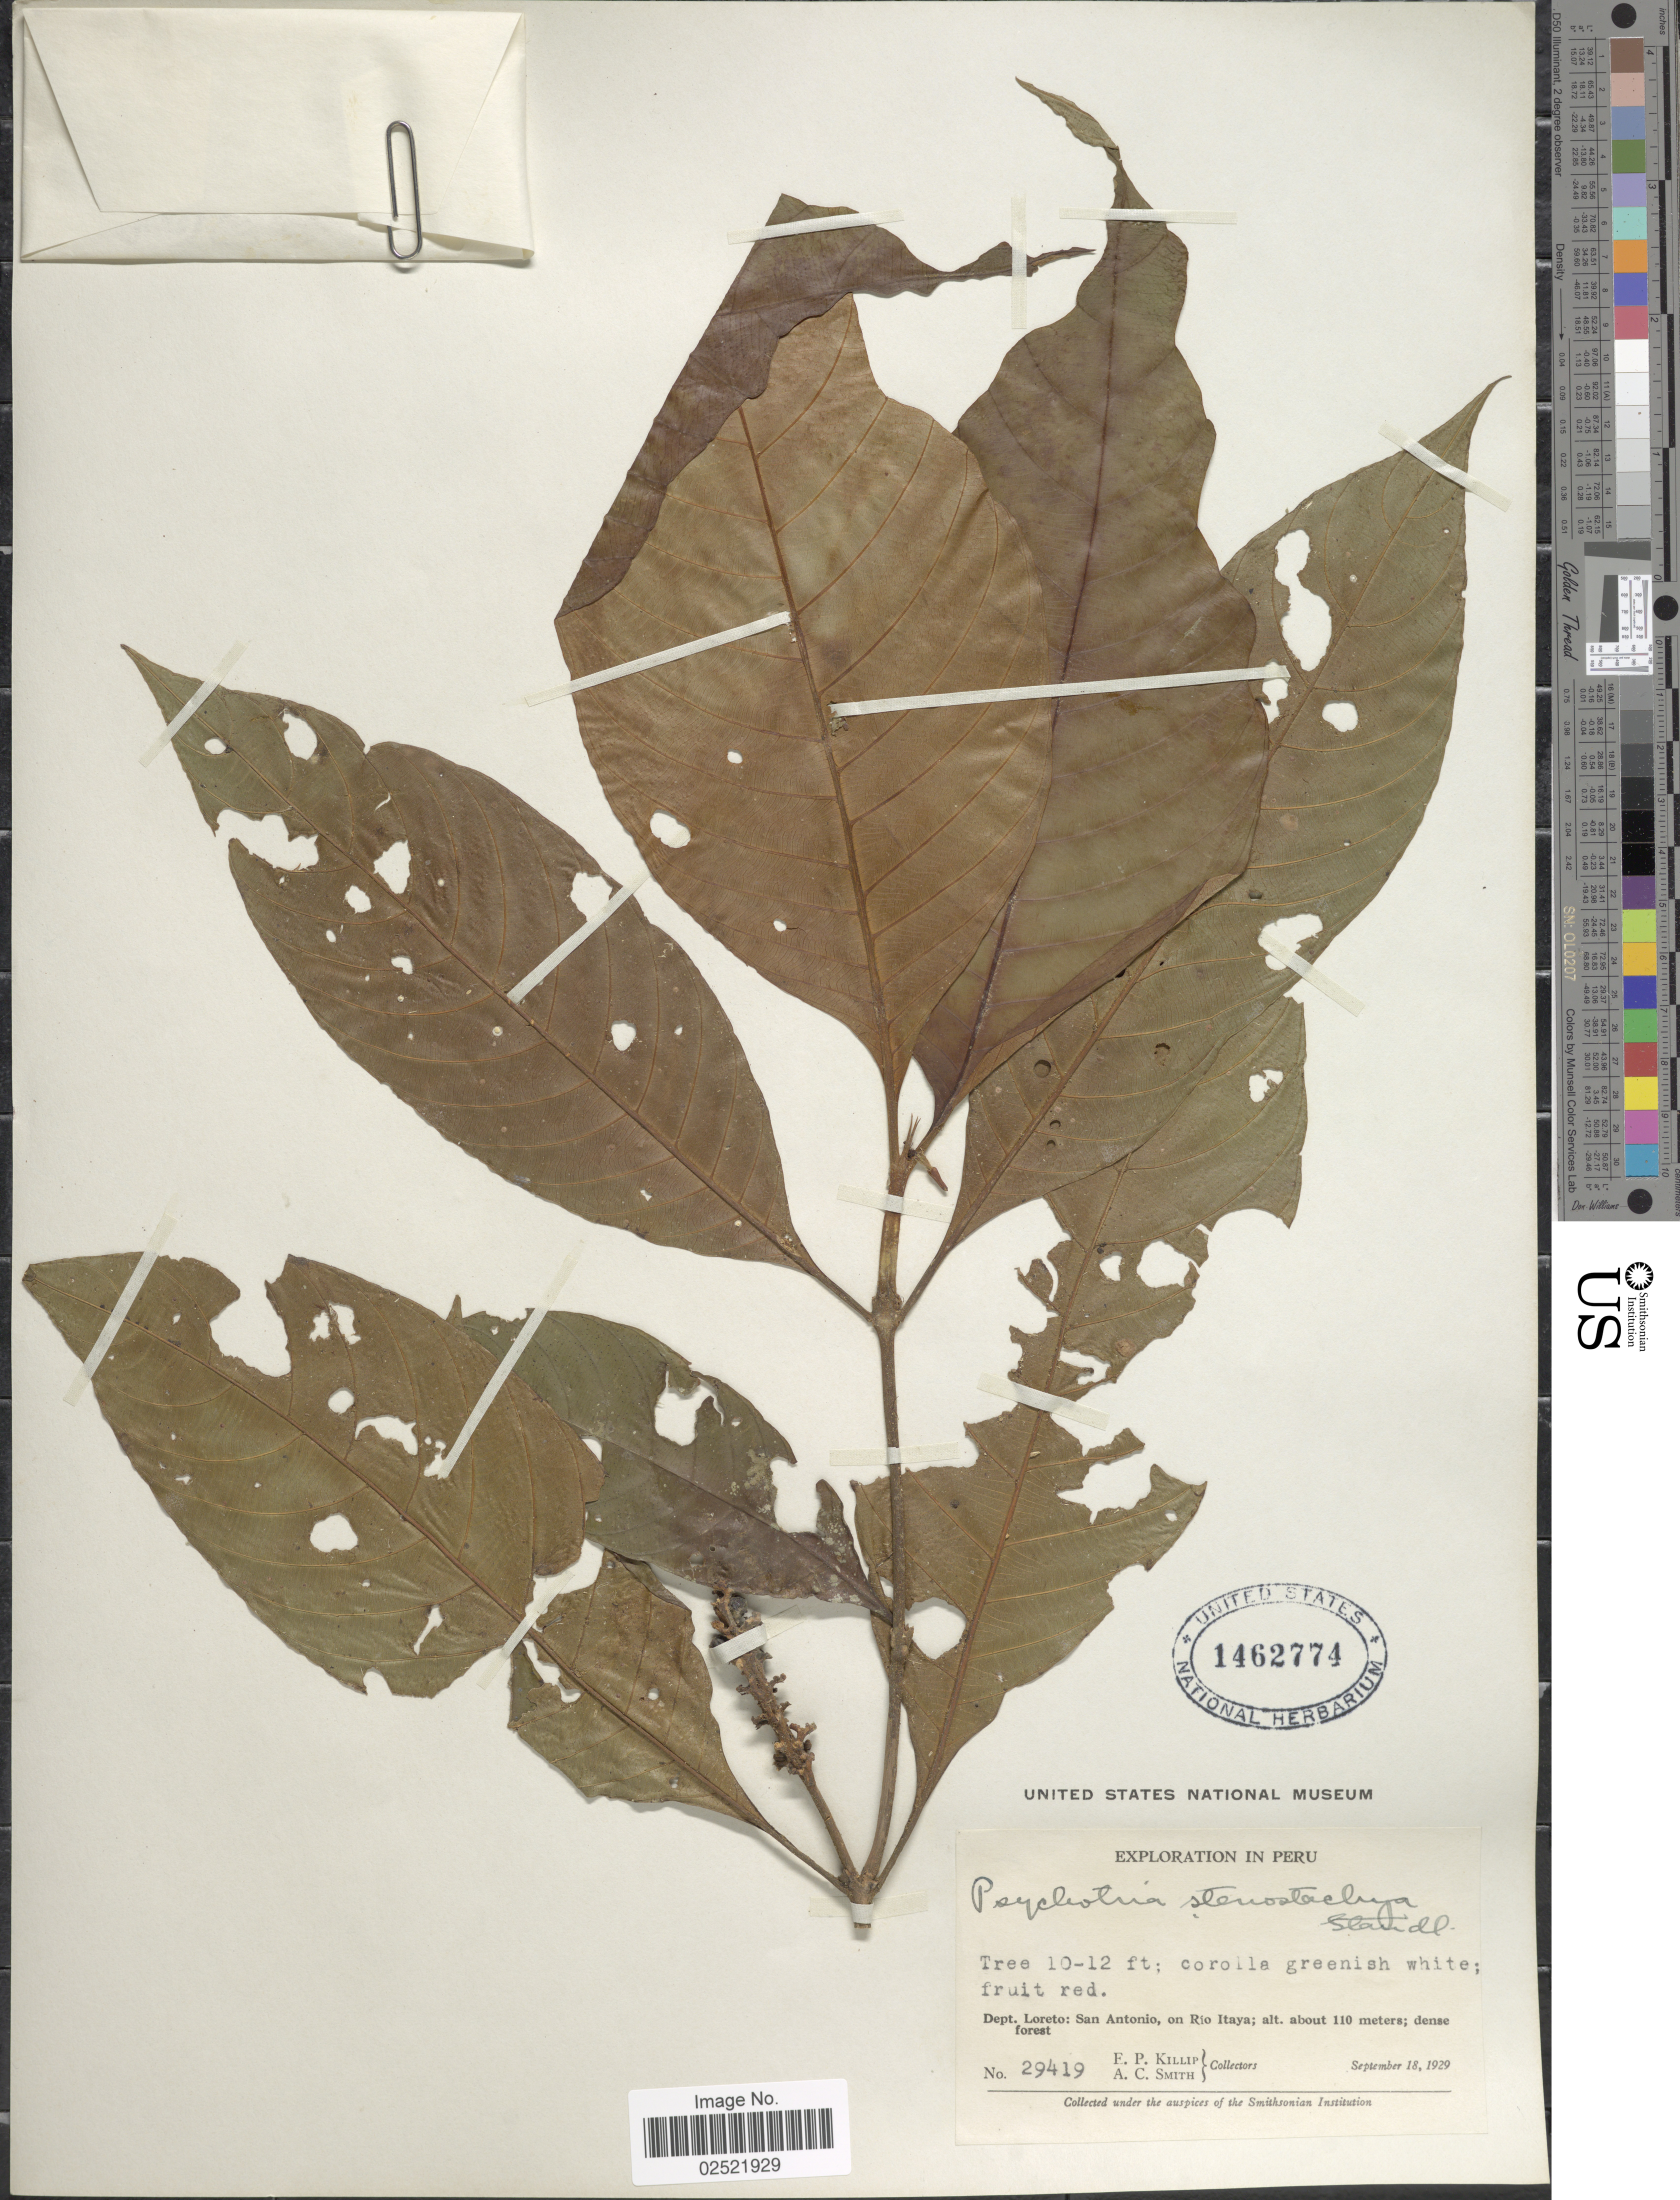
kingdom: Plantae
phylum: Tracheophyta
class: Magnoliopsida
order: Gentianales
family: Rubiaceae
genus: Psychotria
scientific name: Psychotria stenostachya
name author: Standl.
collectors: E. P. Killip & A. C. Smith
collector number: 29419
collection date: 1929-09-18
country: Peru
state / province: Loreto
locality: San Antonio, on Rio Itaya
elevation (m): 110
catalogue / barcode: US 1462774